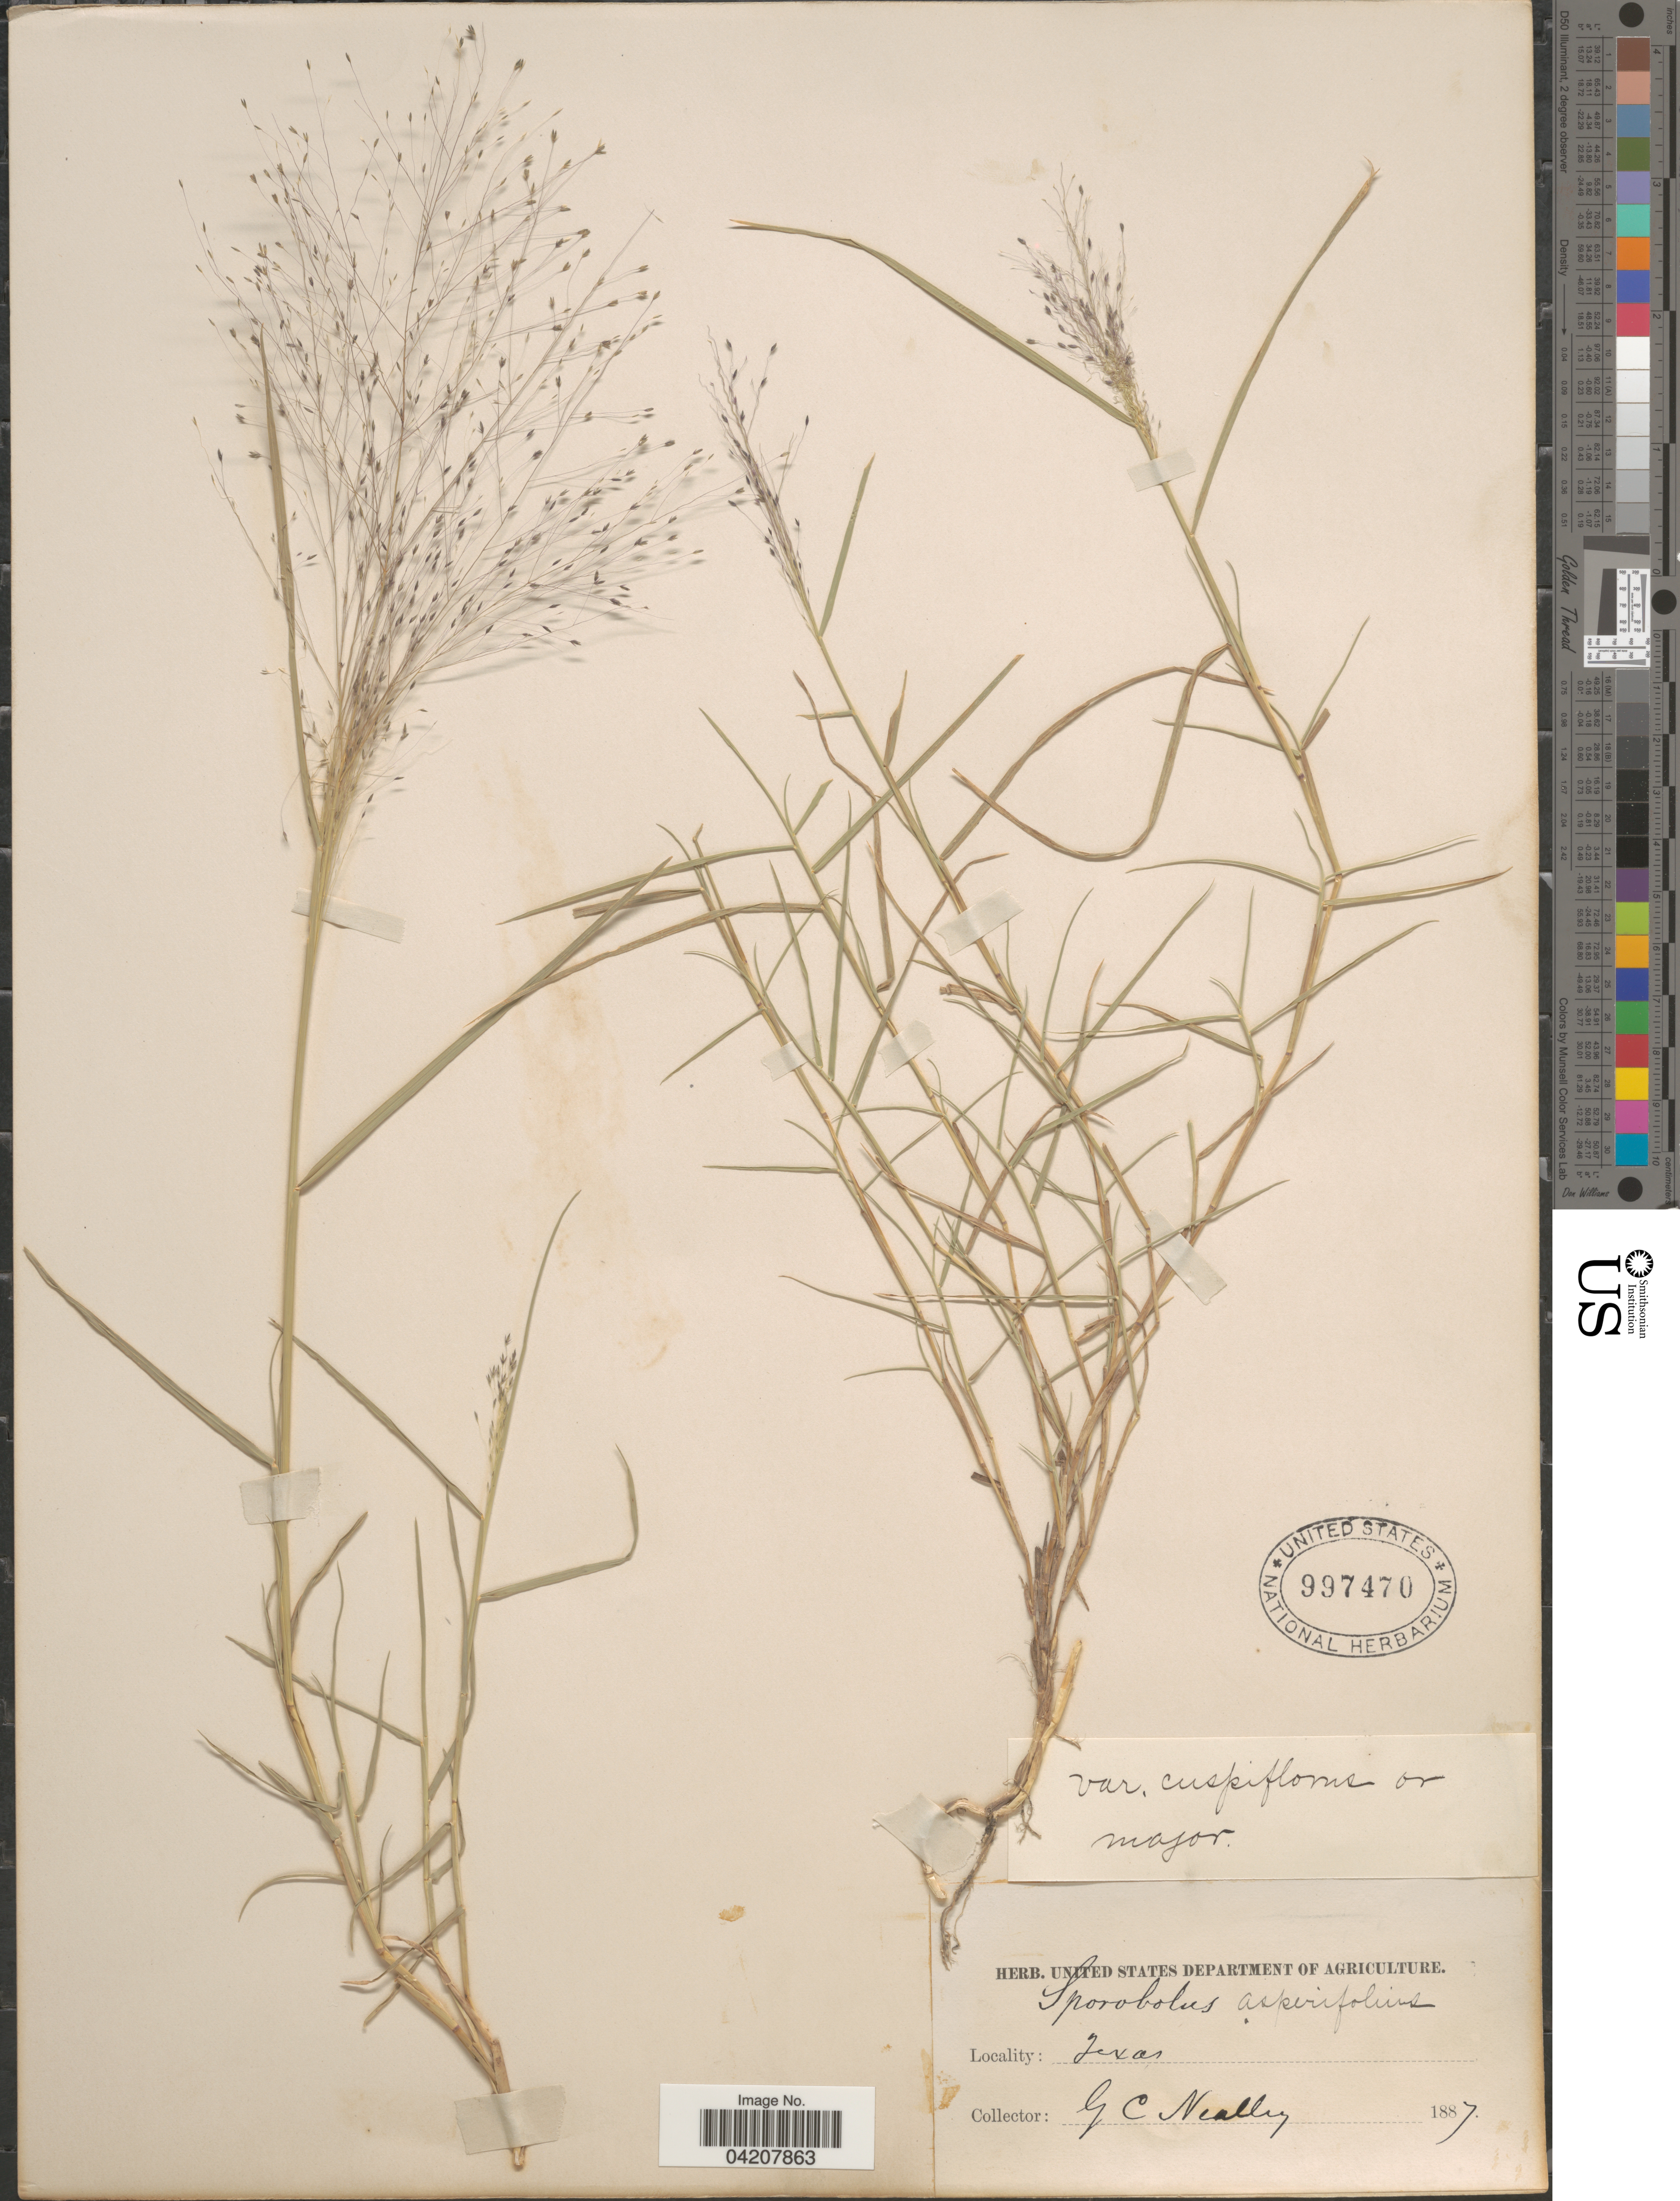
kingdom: Plantae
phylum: Tracheophyta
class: Liliopsida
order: Poales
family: Poaceae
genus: Muhlenbergia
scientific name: Muhlenbergia asperifolia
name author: (Nees & Meyen ex Trin.) Parodi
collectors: G. C. Nealley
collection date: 1887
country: United States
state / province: Texas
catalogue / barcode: US 997470